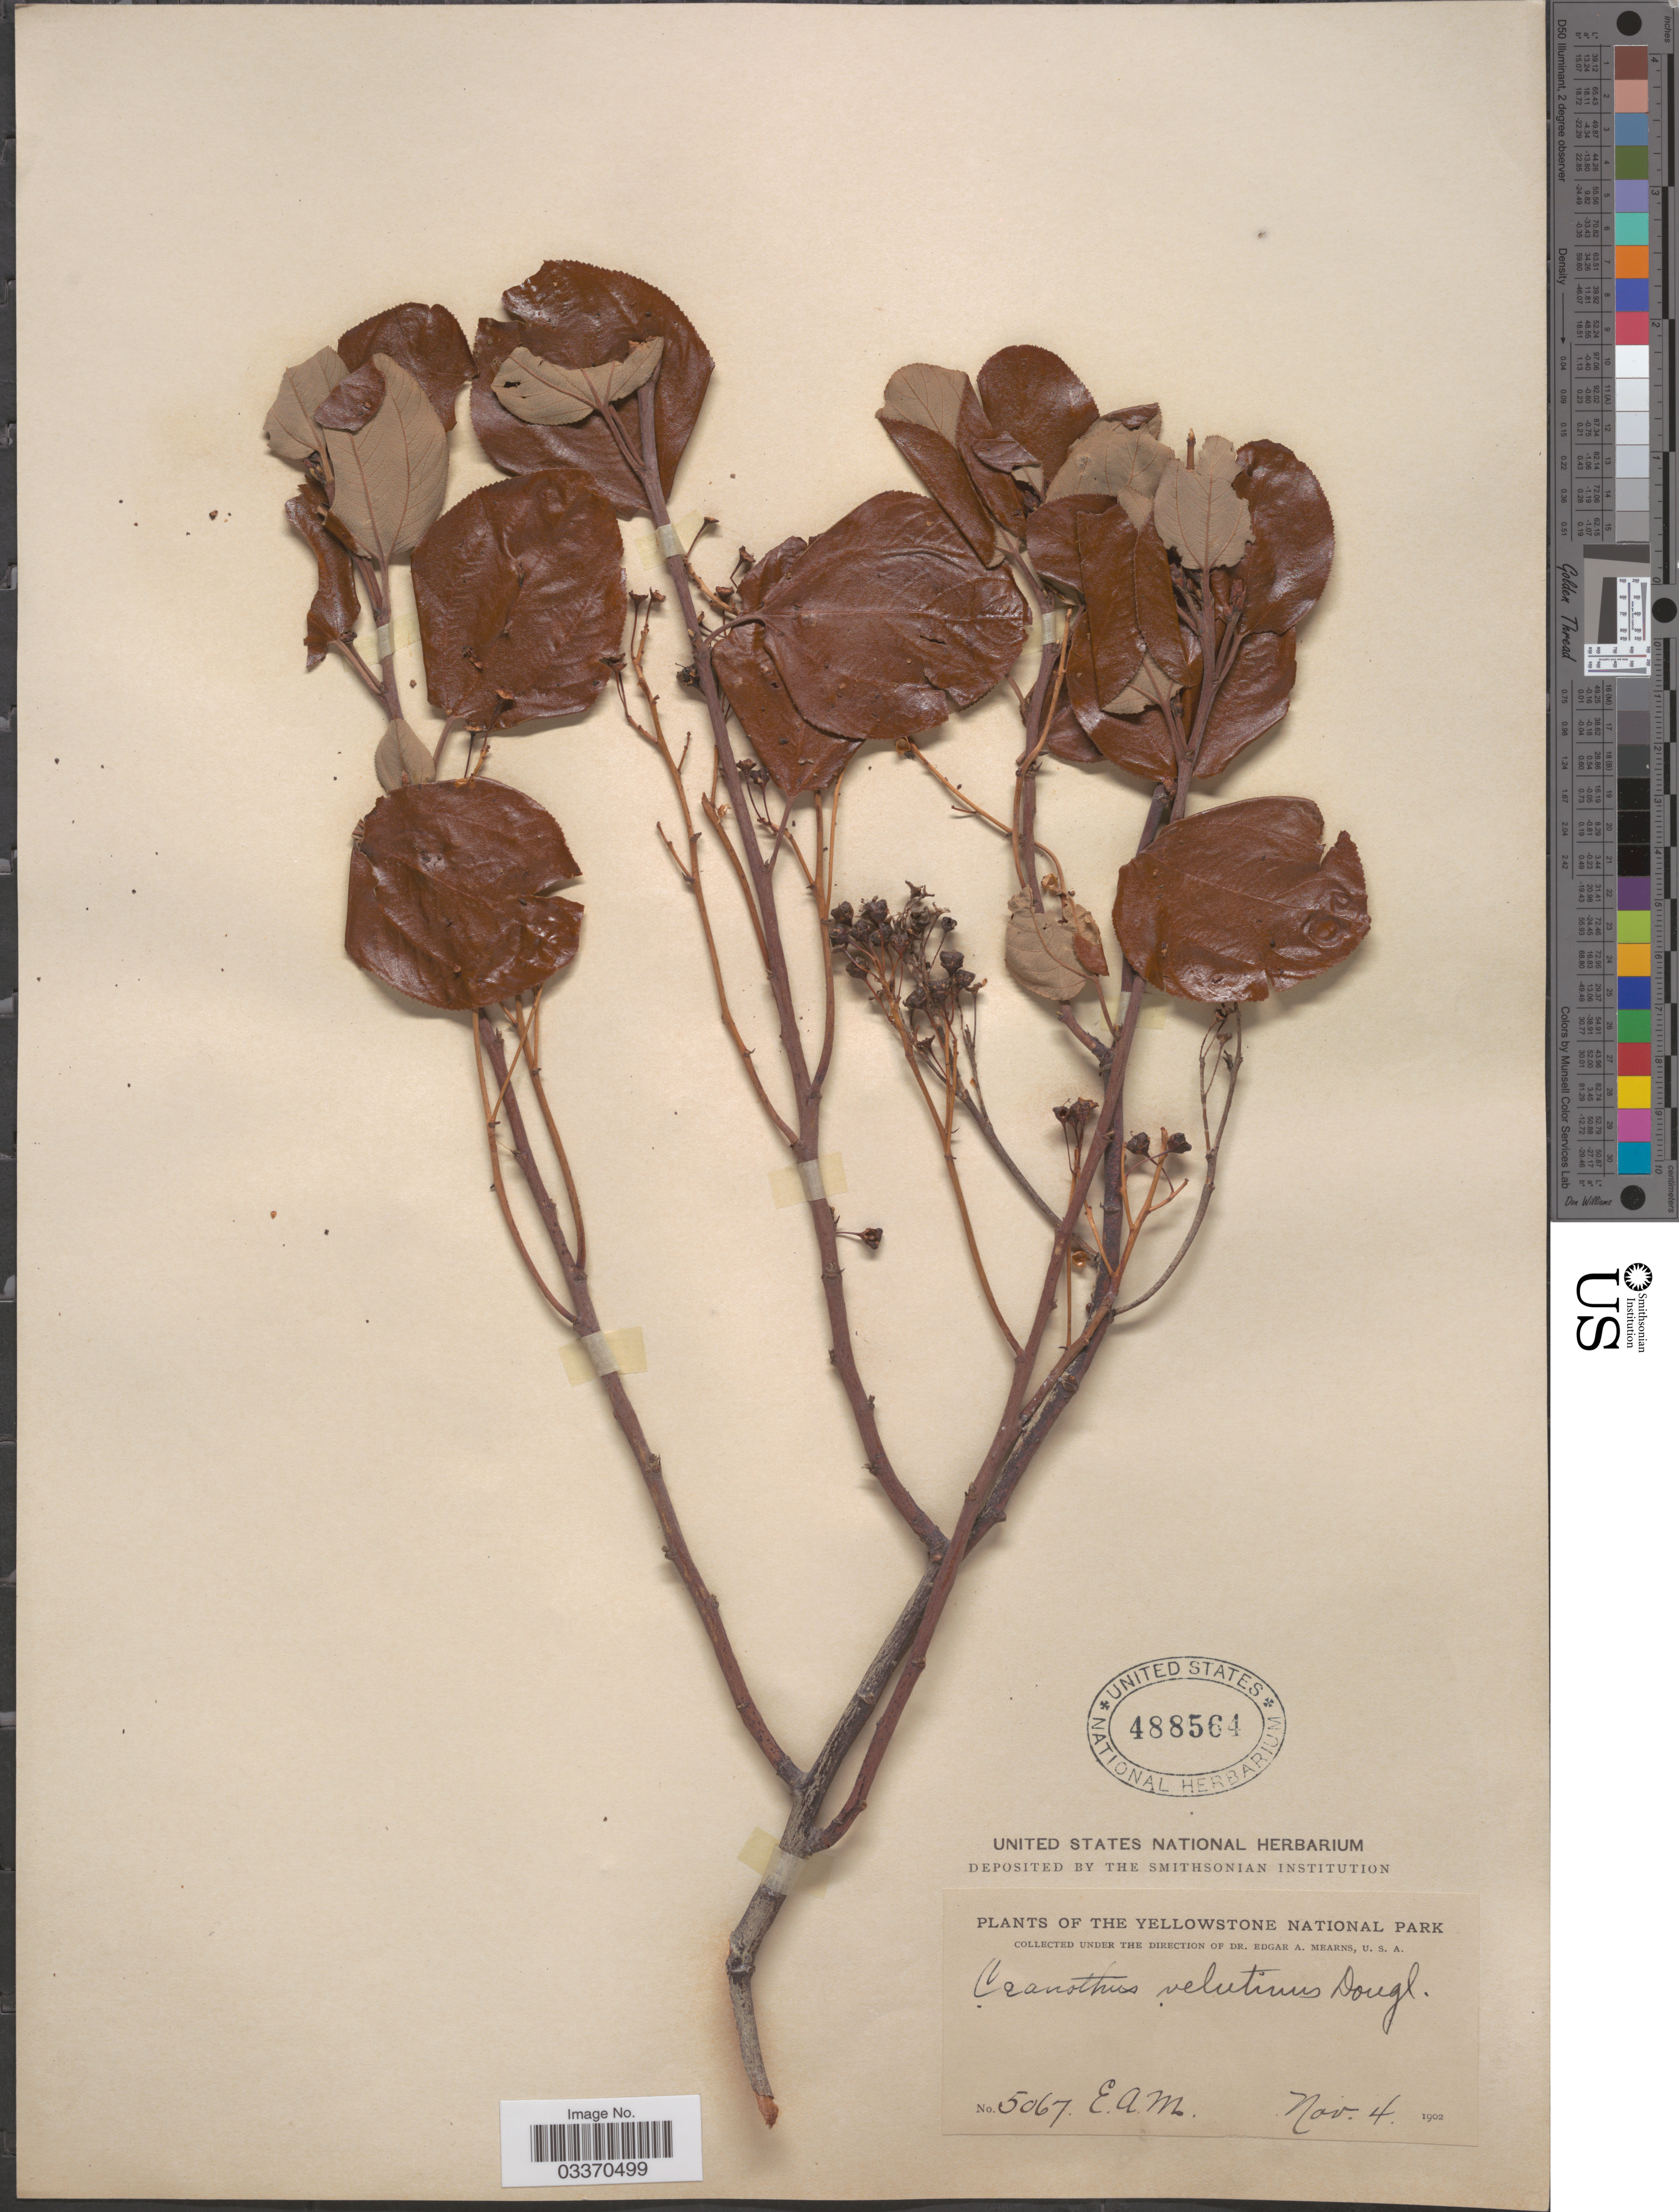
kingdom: Plantae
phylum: Tracheophyta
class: Magnoliopsida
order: Rosales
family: Rhamnaceae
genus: Ceanothus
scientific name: Ceanothus velutinus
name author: Douglas ex Hook.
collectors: E. A. Mearns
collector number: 5067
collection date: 1902-11-04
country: United States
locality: The Yellowstone National Park.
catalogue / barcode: US 488564